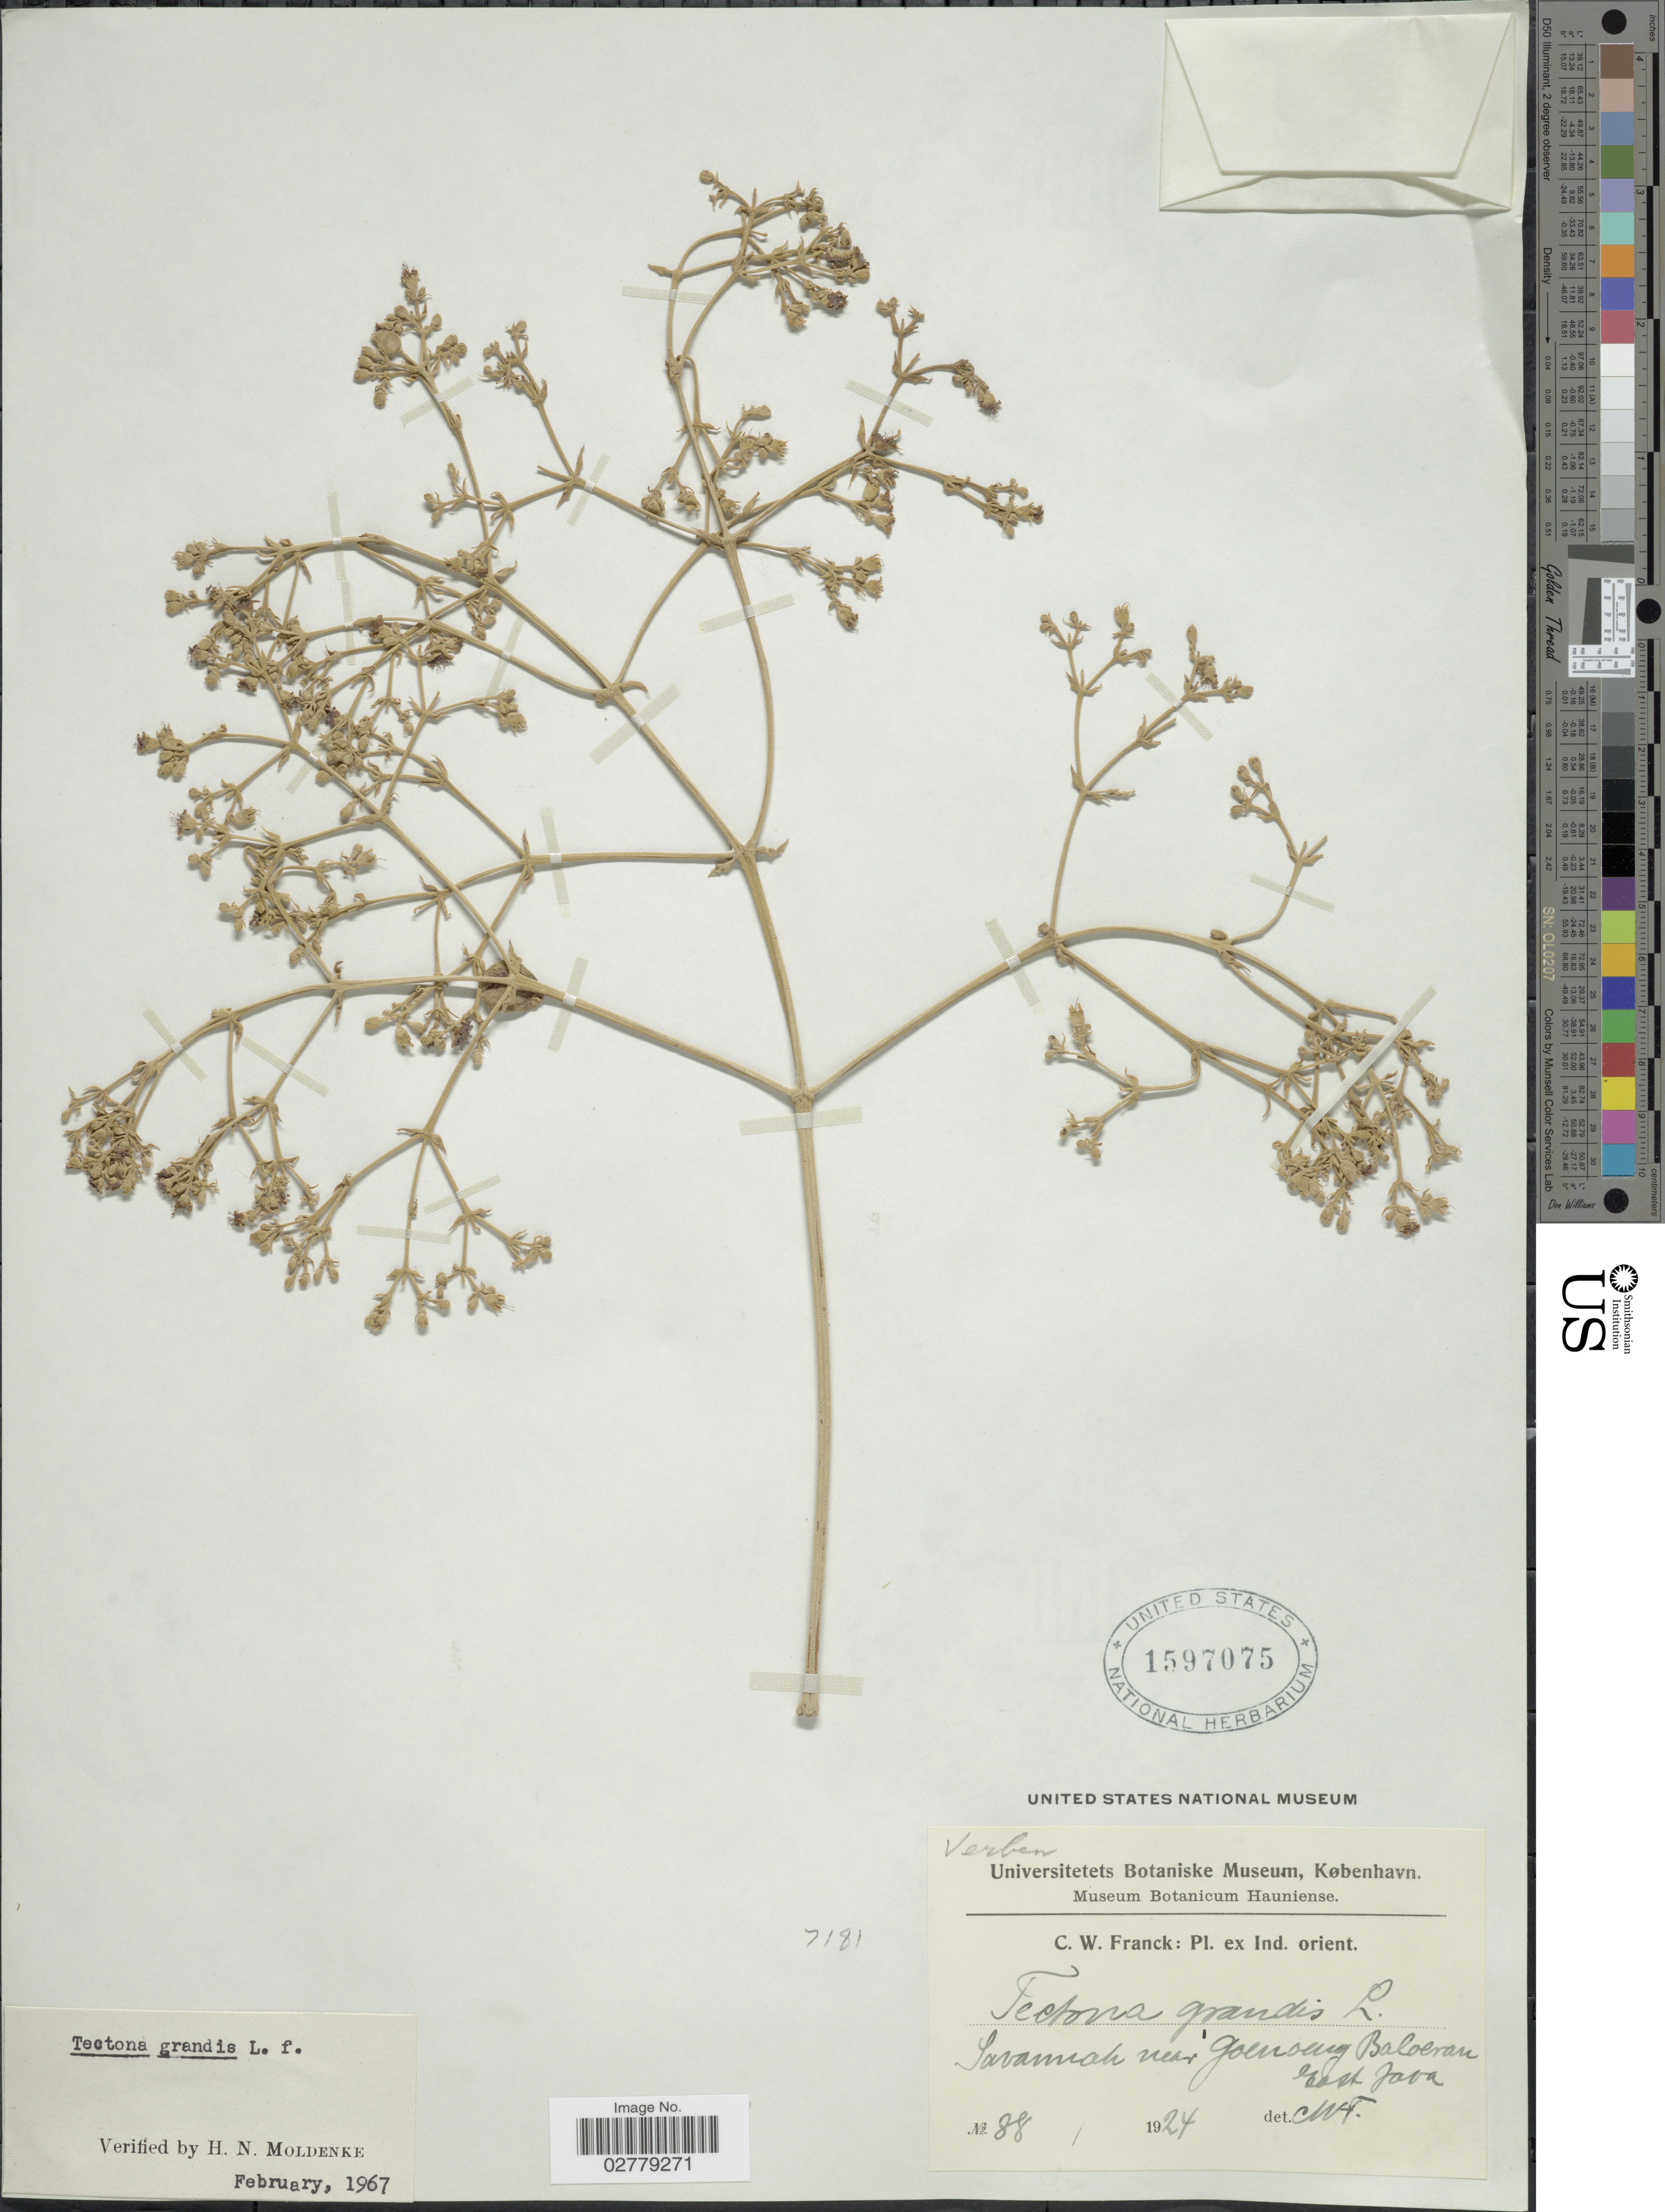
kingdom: Plantae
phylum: Tracheophyta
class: Magnoliopsida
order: Lamiales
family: Lamiaceae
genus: Tectona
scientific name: Tectona grandis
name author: L. f.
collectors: C. Franck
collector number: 88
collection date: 1924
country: Indonesia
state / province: Java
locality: Ind. orient. Savannah near Goenoeng Baloeran, East Java.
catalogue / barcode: US 1597075